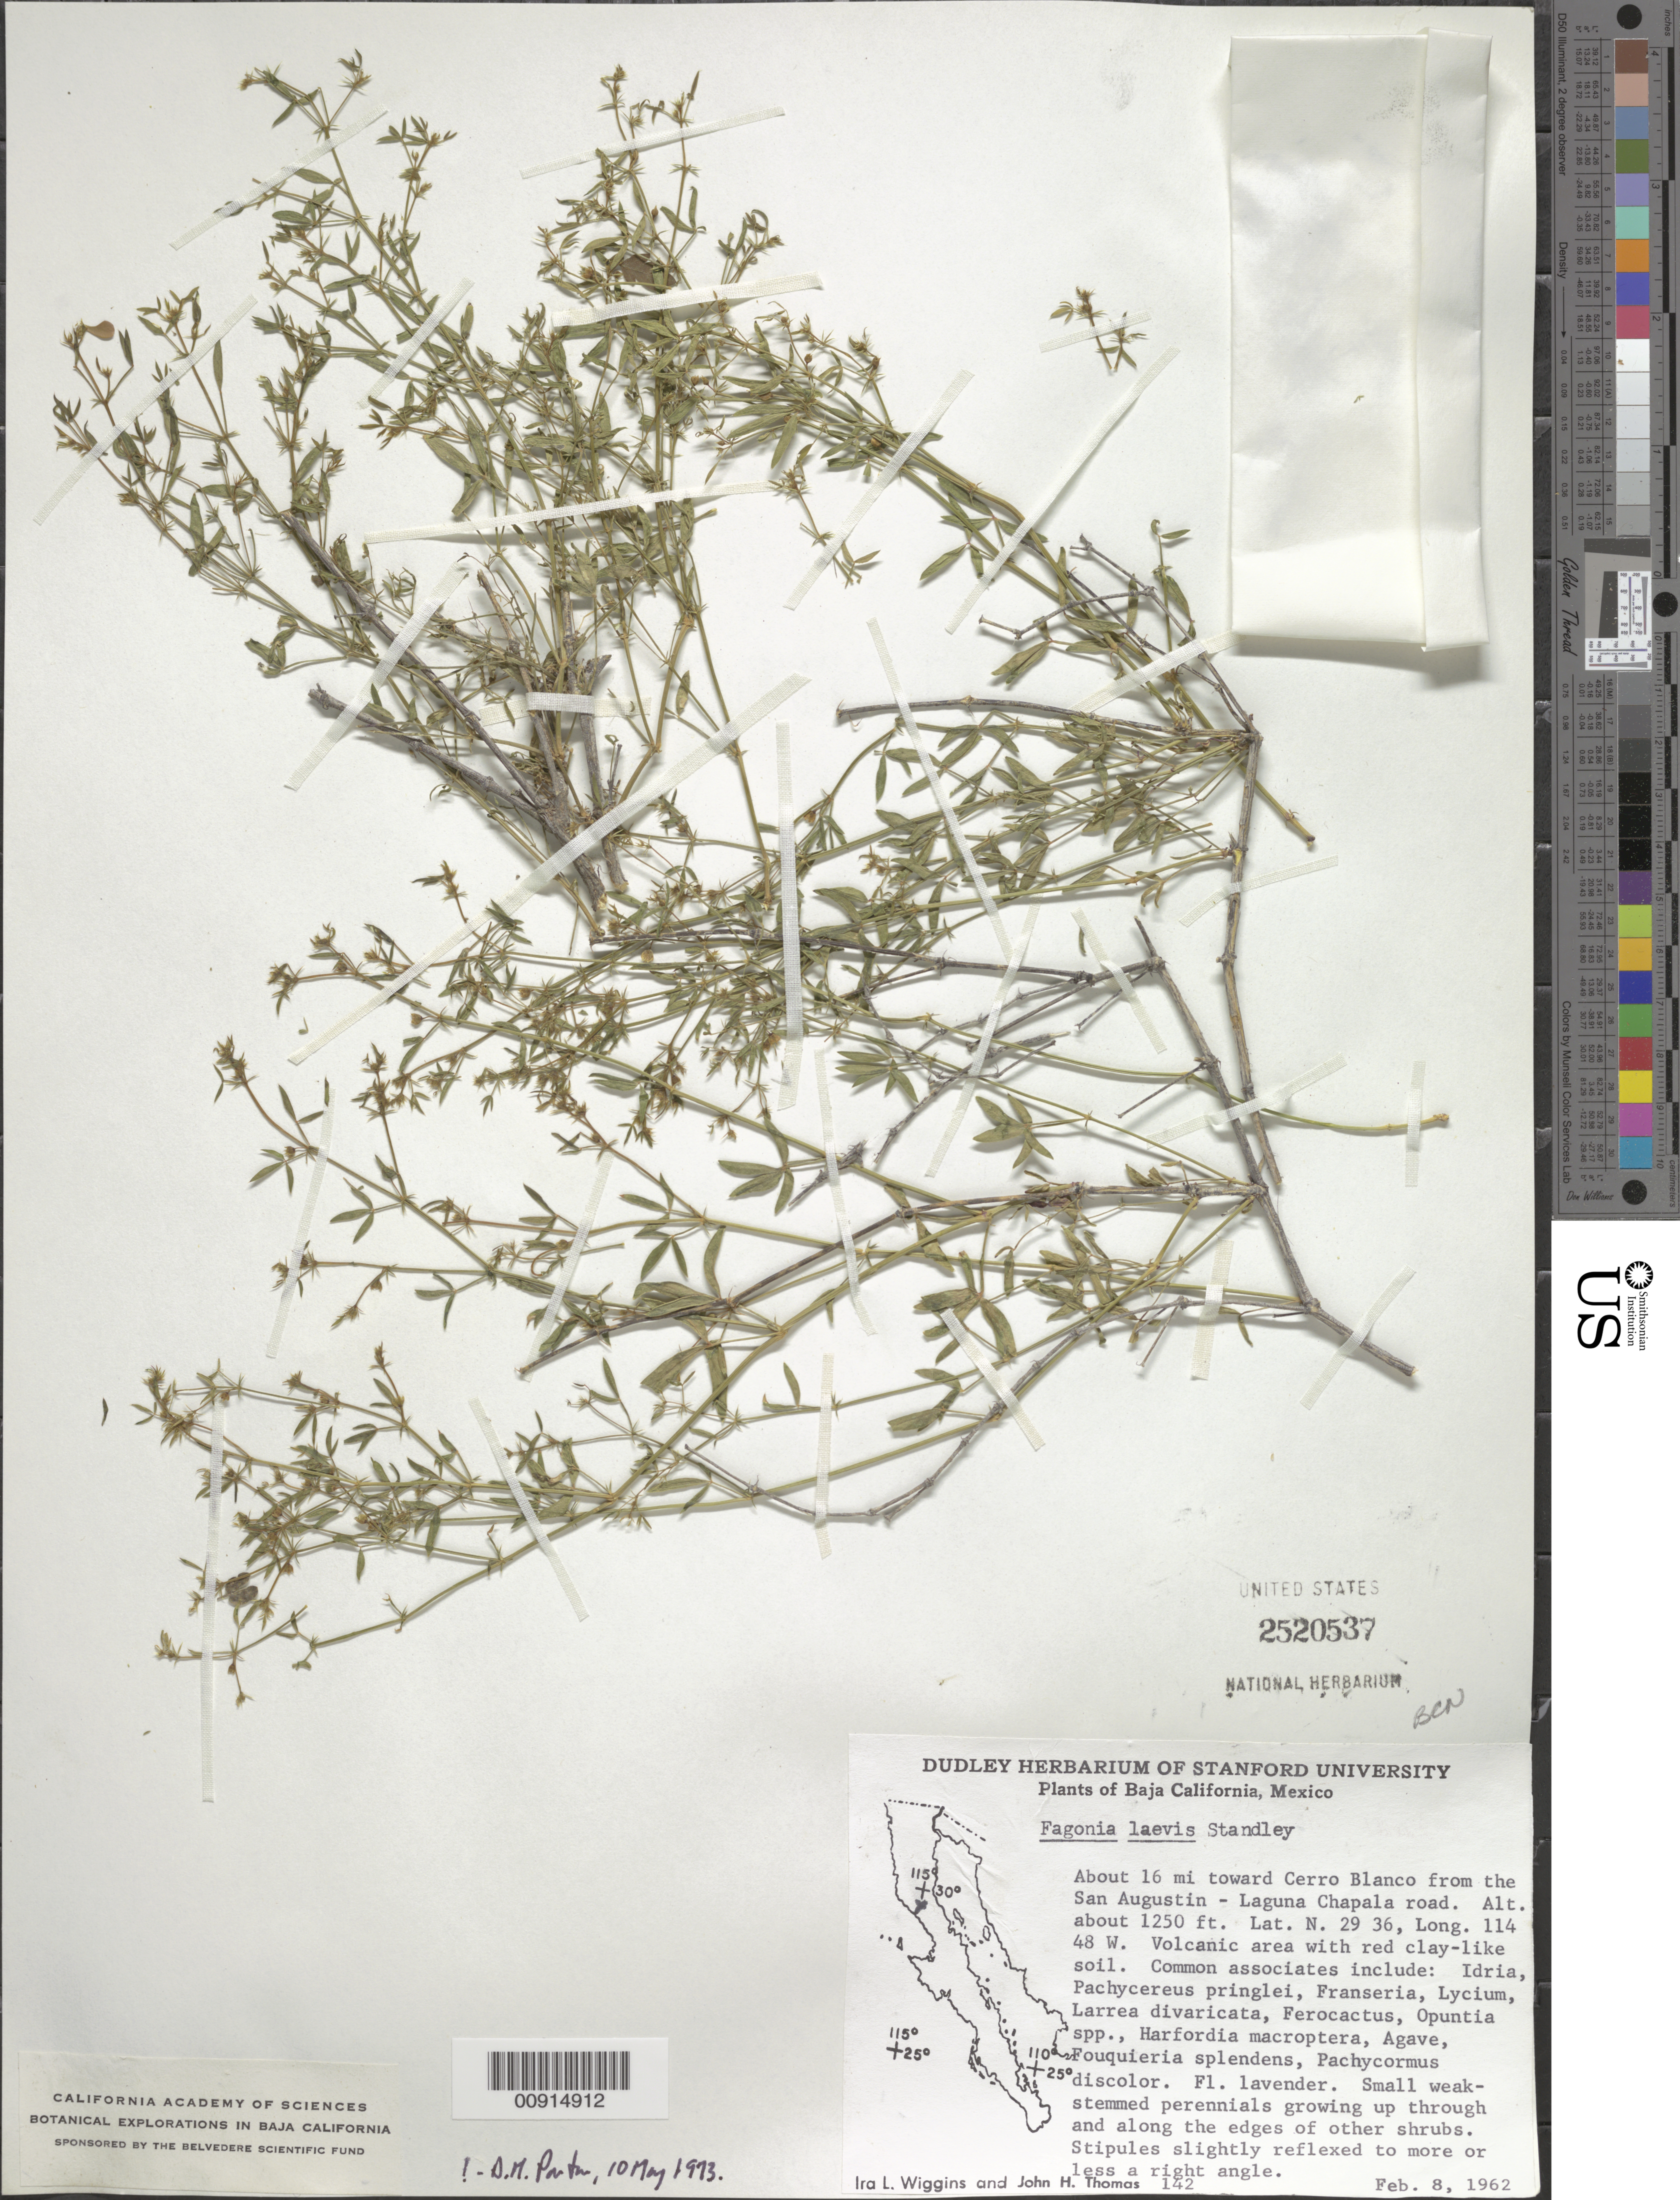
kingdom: Plantae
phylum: Tracheophyta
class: Magnoliopsida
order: Zygophyllales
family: Zygophyllaceae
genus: Fagonia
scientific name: Fagonia laevis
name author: Standl.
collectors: I. L. Wiggins & J. H. Thomas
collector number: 142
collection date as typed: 08 Feb 1962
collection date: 1962-02-08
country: Mexico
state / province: Baja California Norte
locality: About 16 miles toward Cerro Blanco from the San Augustin [sic] - Laguna Chapala road. Baja California.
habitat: Volcanic area w/red clay-like soil. Growing up through & along edges of other shrubs. Common assoc. incl.: Idria, Pachycereus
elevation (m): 381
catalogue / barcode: US 2520537